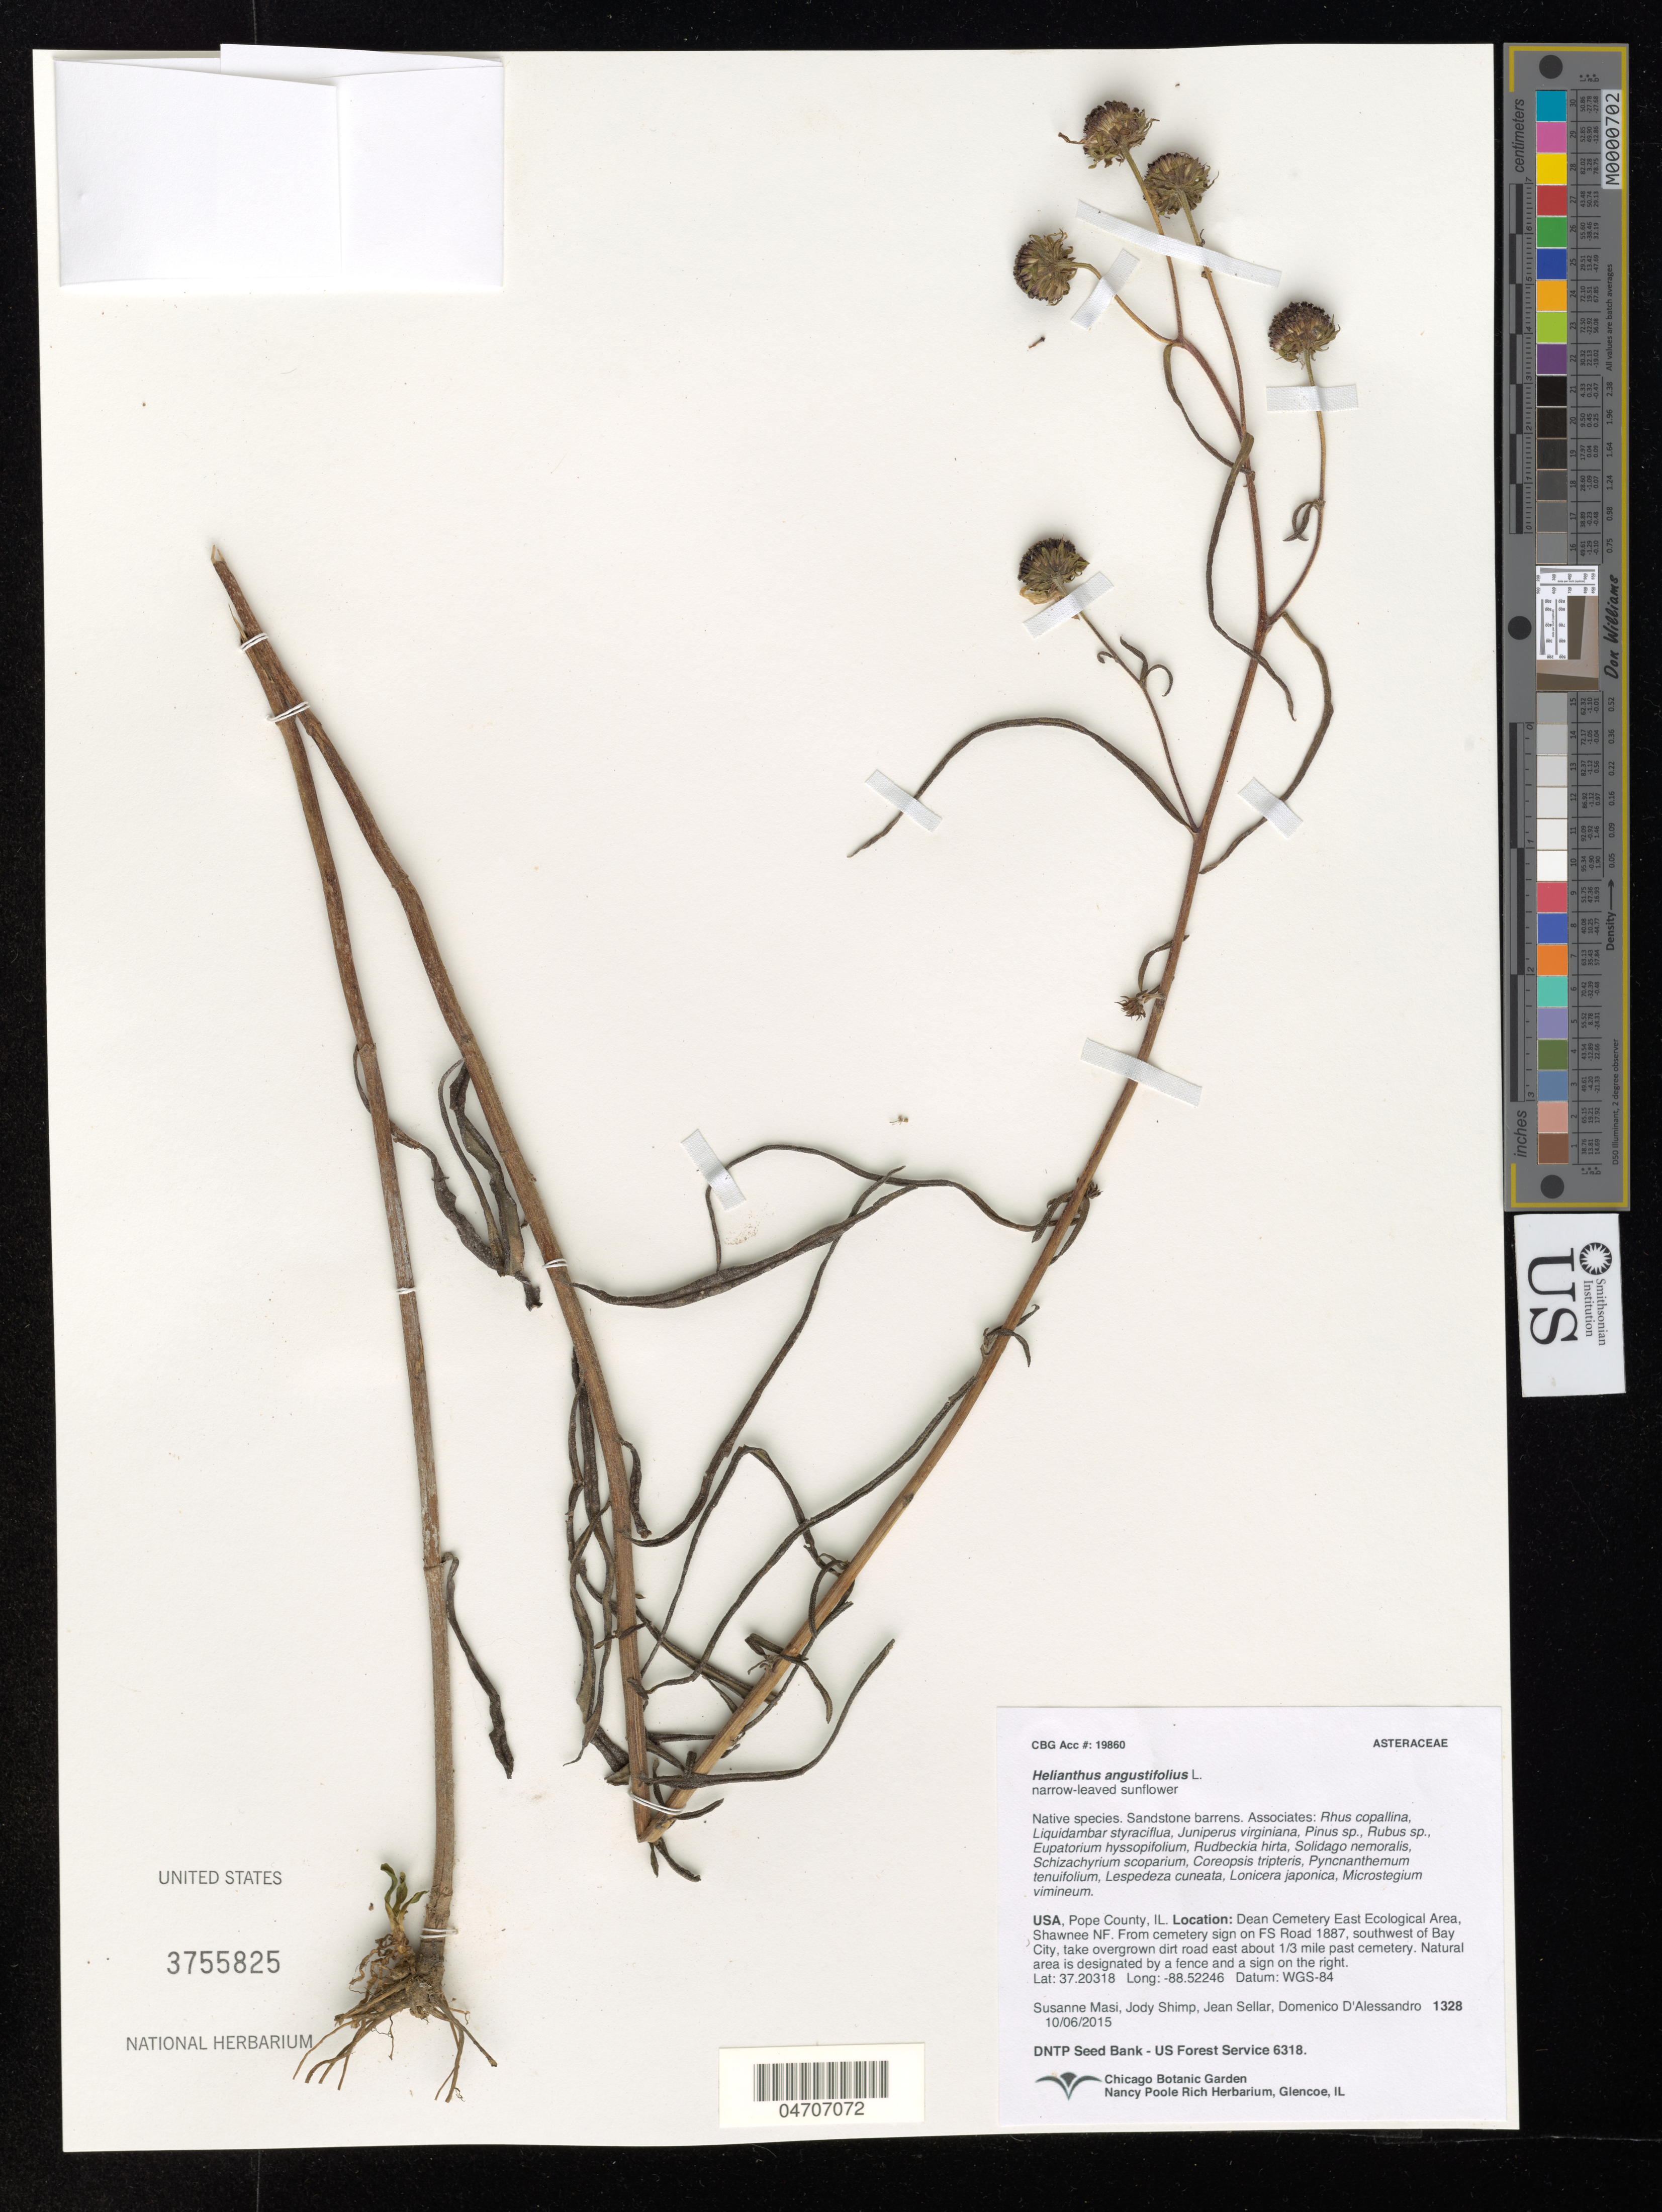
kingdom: Plantae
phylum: Tracheophyta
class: Magnoliopsida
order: Asterales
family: Asteraceae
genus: Helianthus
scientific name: Helianthus angustifolius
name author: L.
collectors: S. Masi, A. Lisak, A. Campos-Rocha & D. D'alessandro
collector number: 1328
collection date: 2015-10-06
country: United States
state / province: Illinois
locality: Pope County. Dean Cemetery East Ecological Area, Shawnee NF. From cemetery sign on FS Road 1887, southwest of Bay City, take overgrown dirt road east about ⅓ mile past cemetery. Natural area is designated by a fence and a sign on the right.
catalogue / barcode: US 3755825